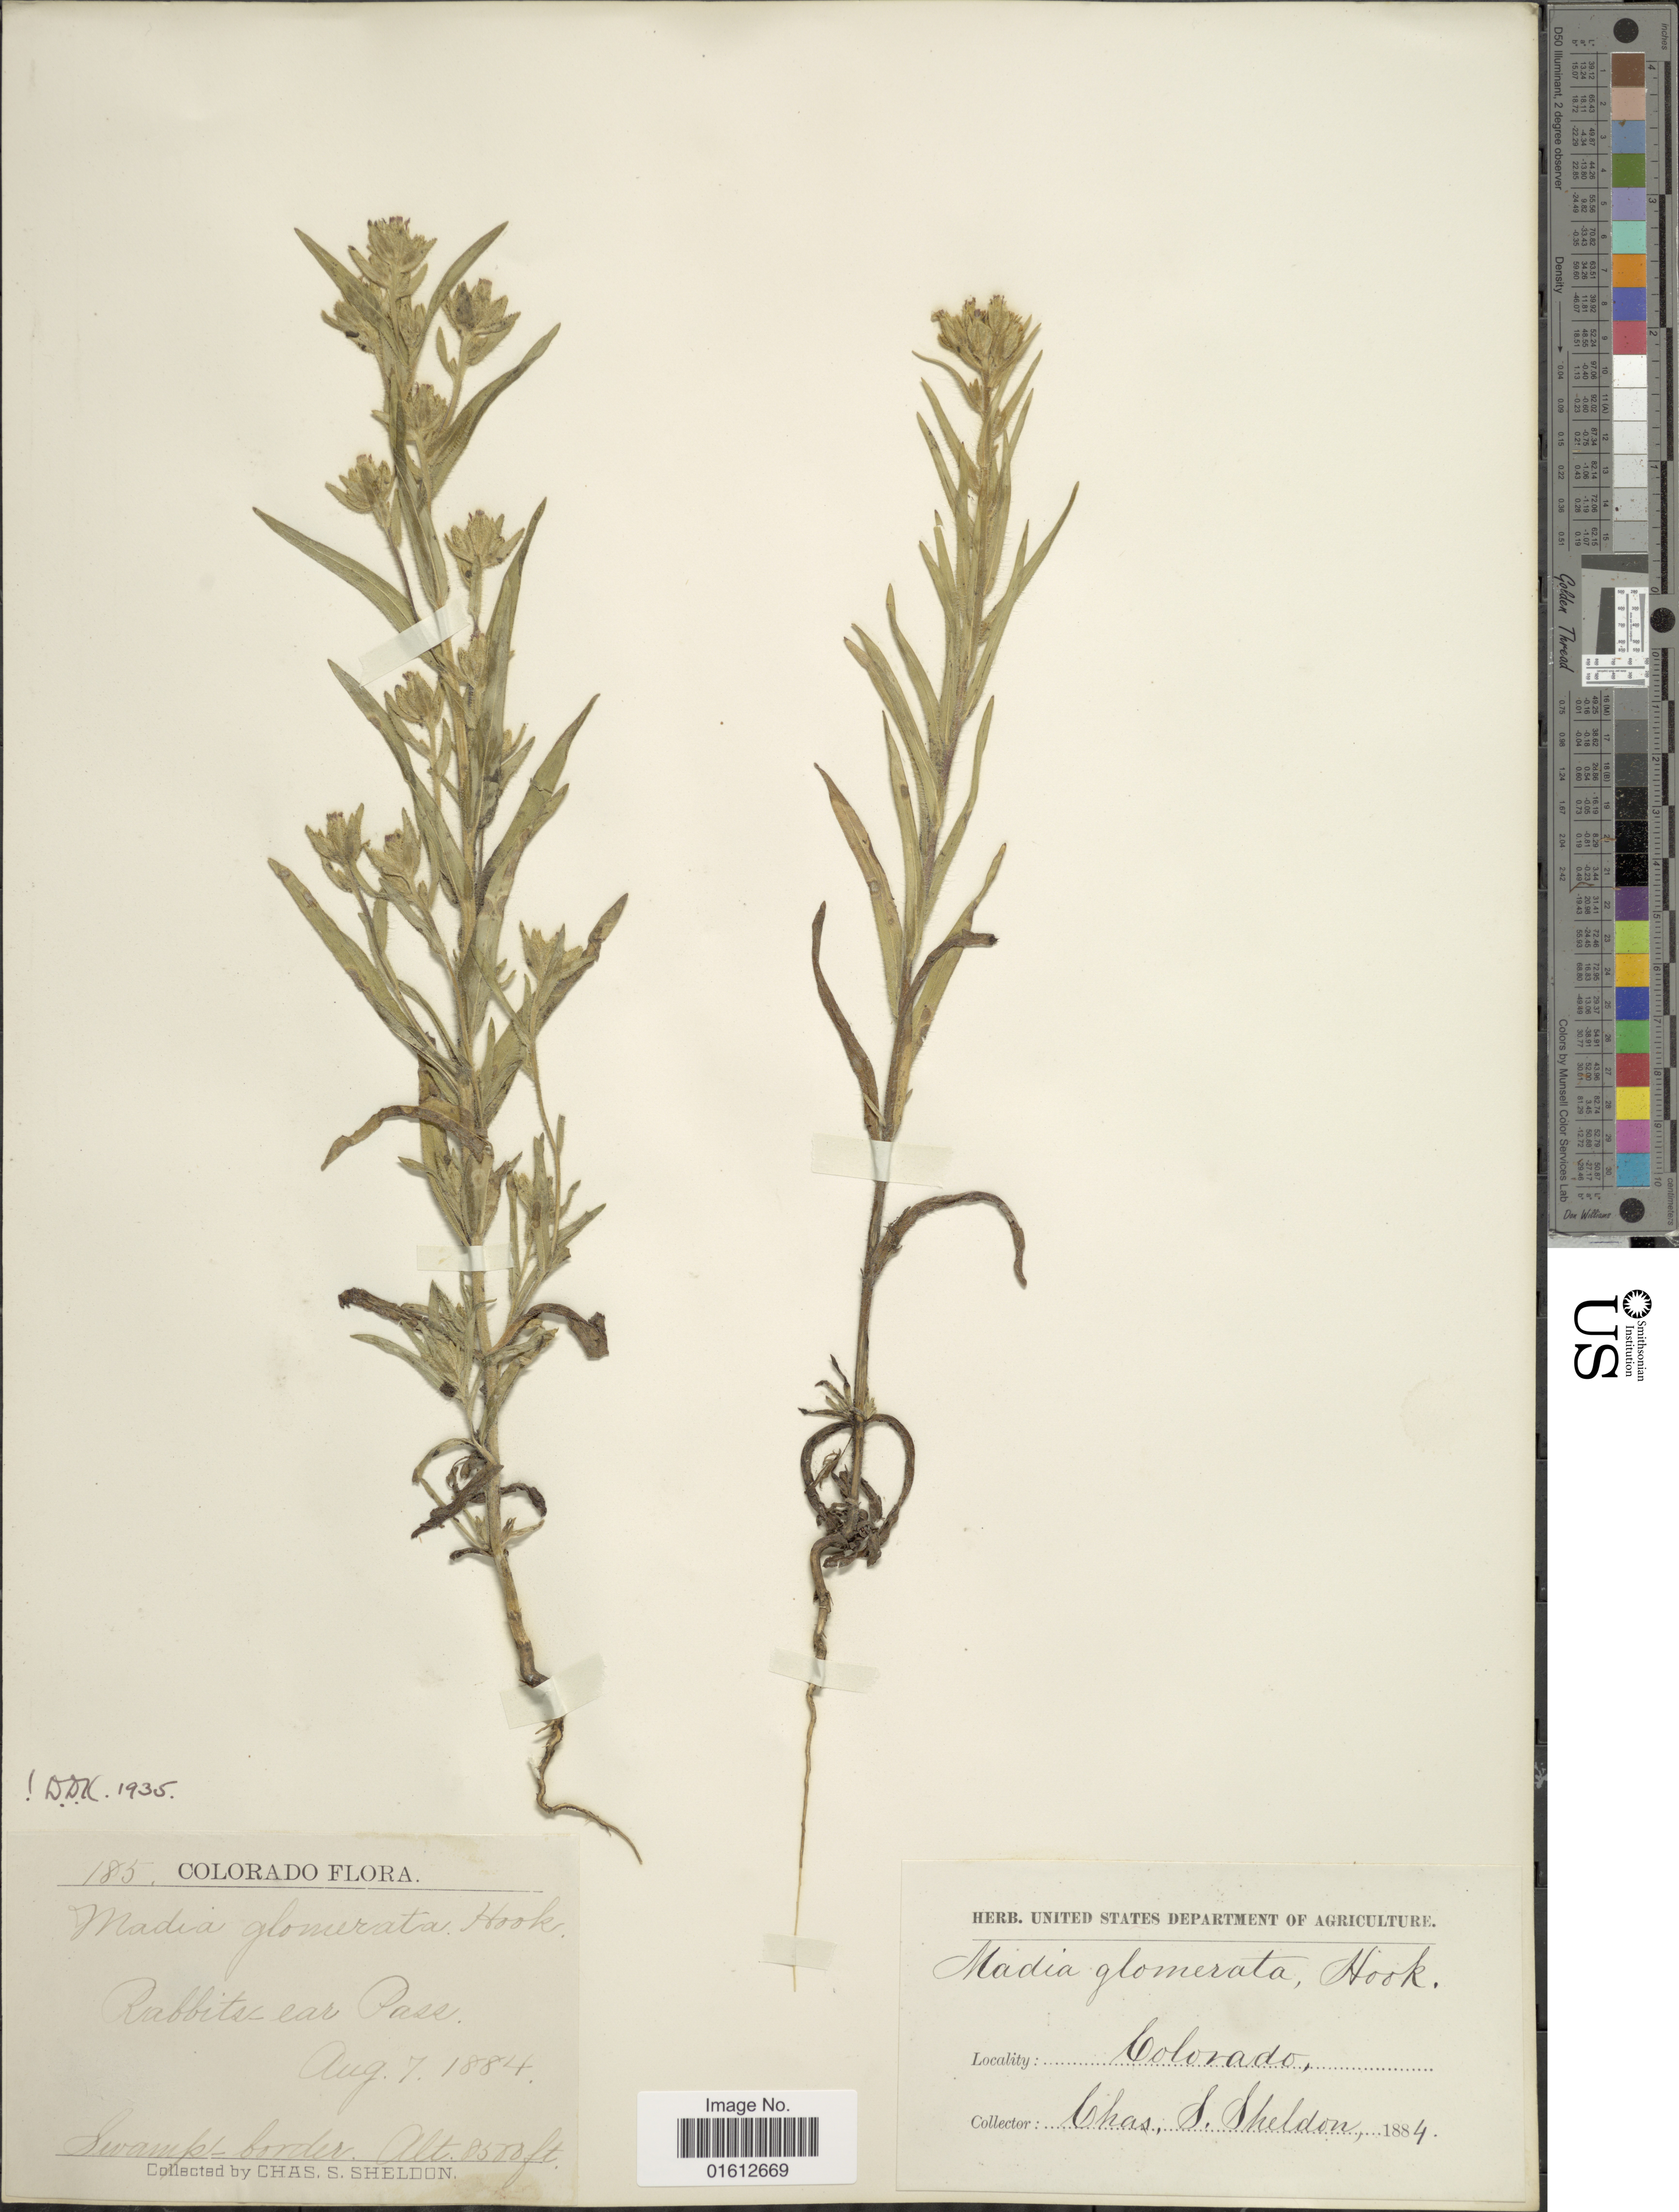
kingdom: Plantae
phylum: Tracheophyta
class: Magnoliopsida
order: Asterales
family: Asteraceae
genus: Madia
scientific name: Madia glomerata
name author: Hook.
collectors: C. S. Sheldon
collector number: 185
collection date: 1884-08-07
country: United States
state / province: Colorado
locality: Rabbitscear Pass.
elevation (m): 2591